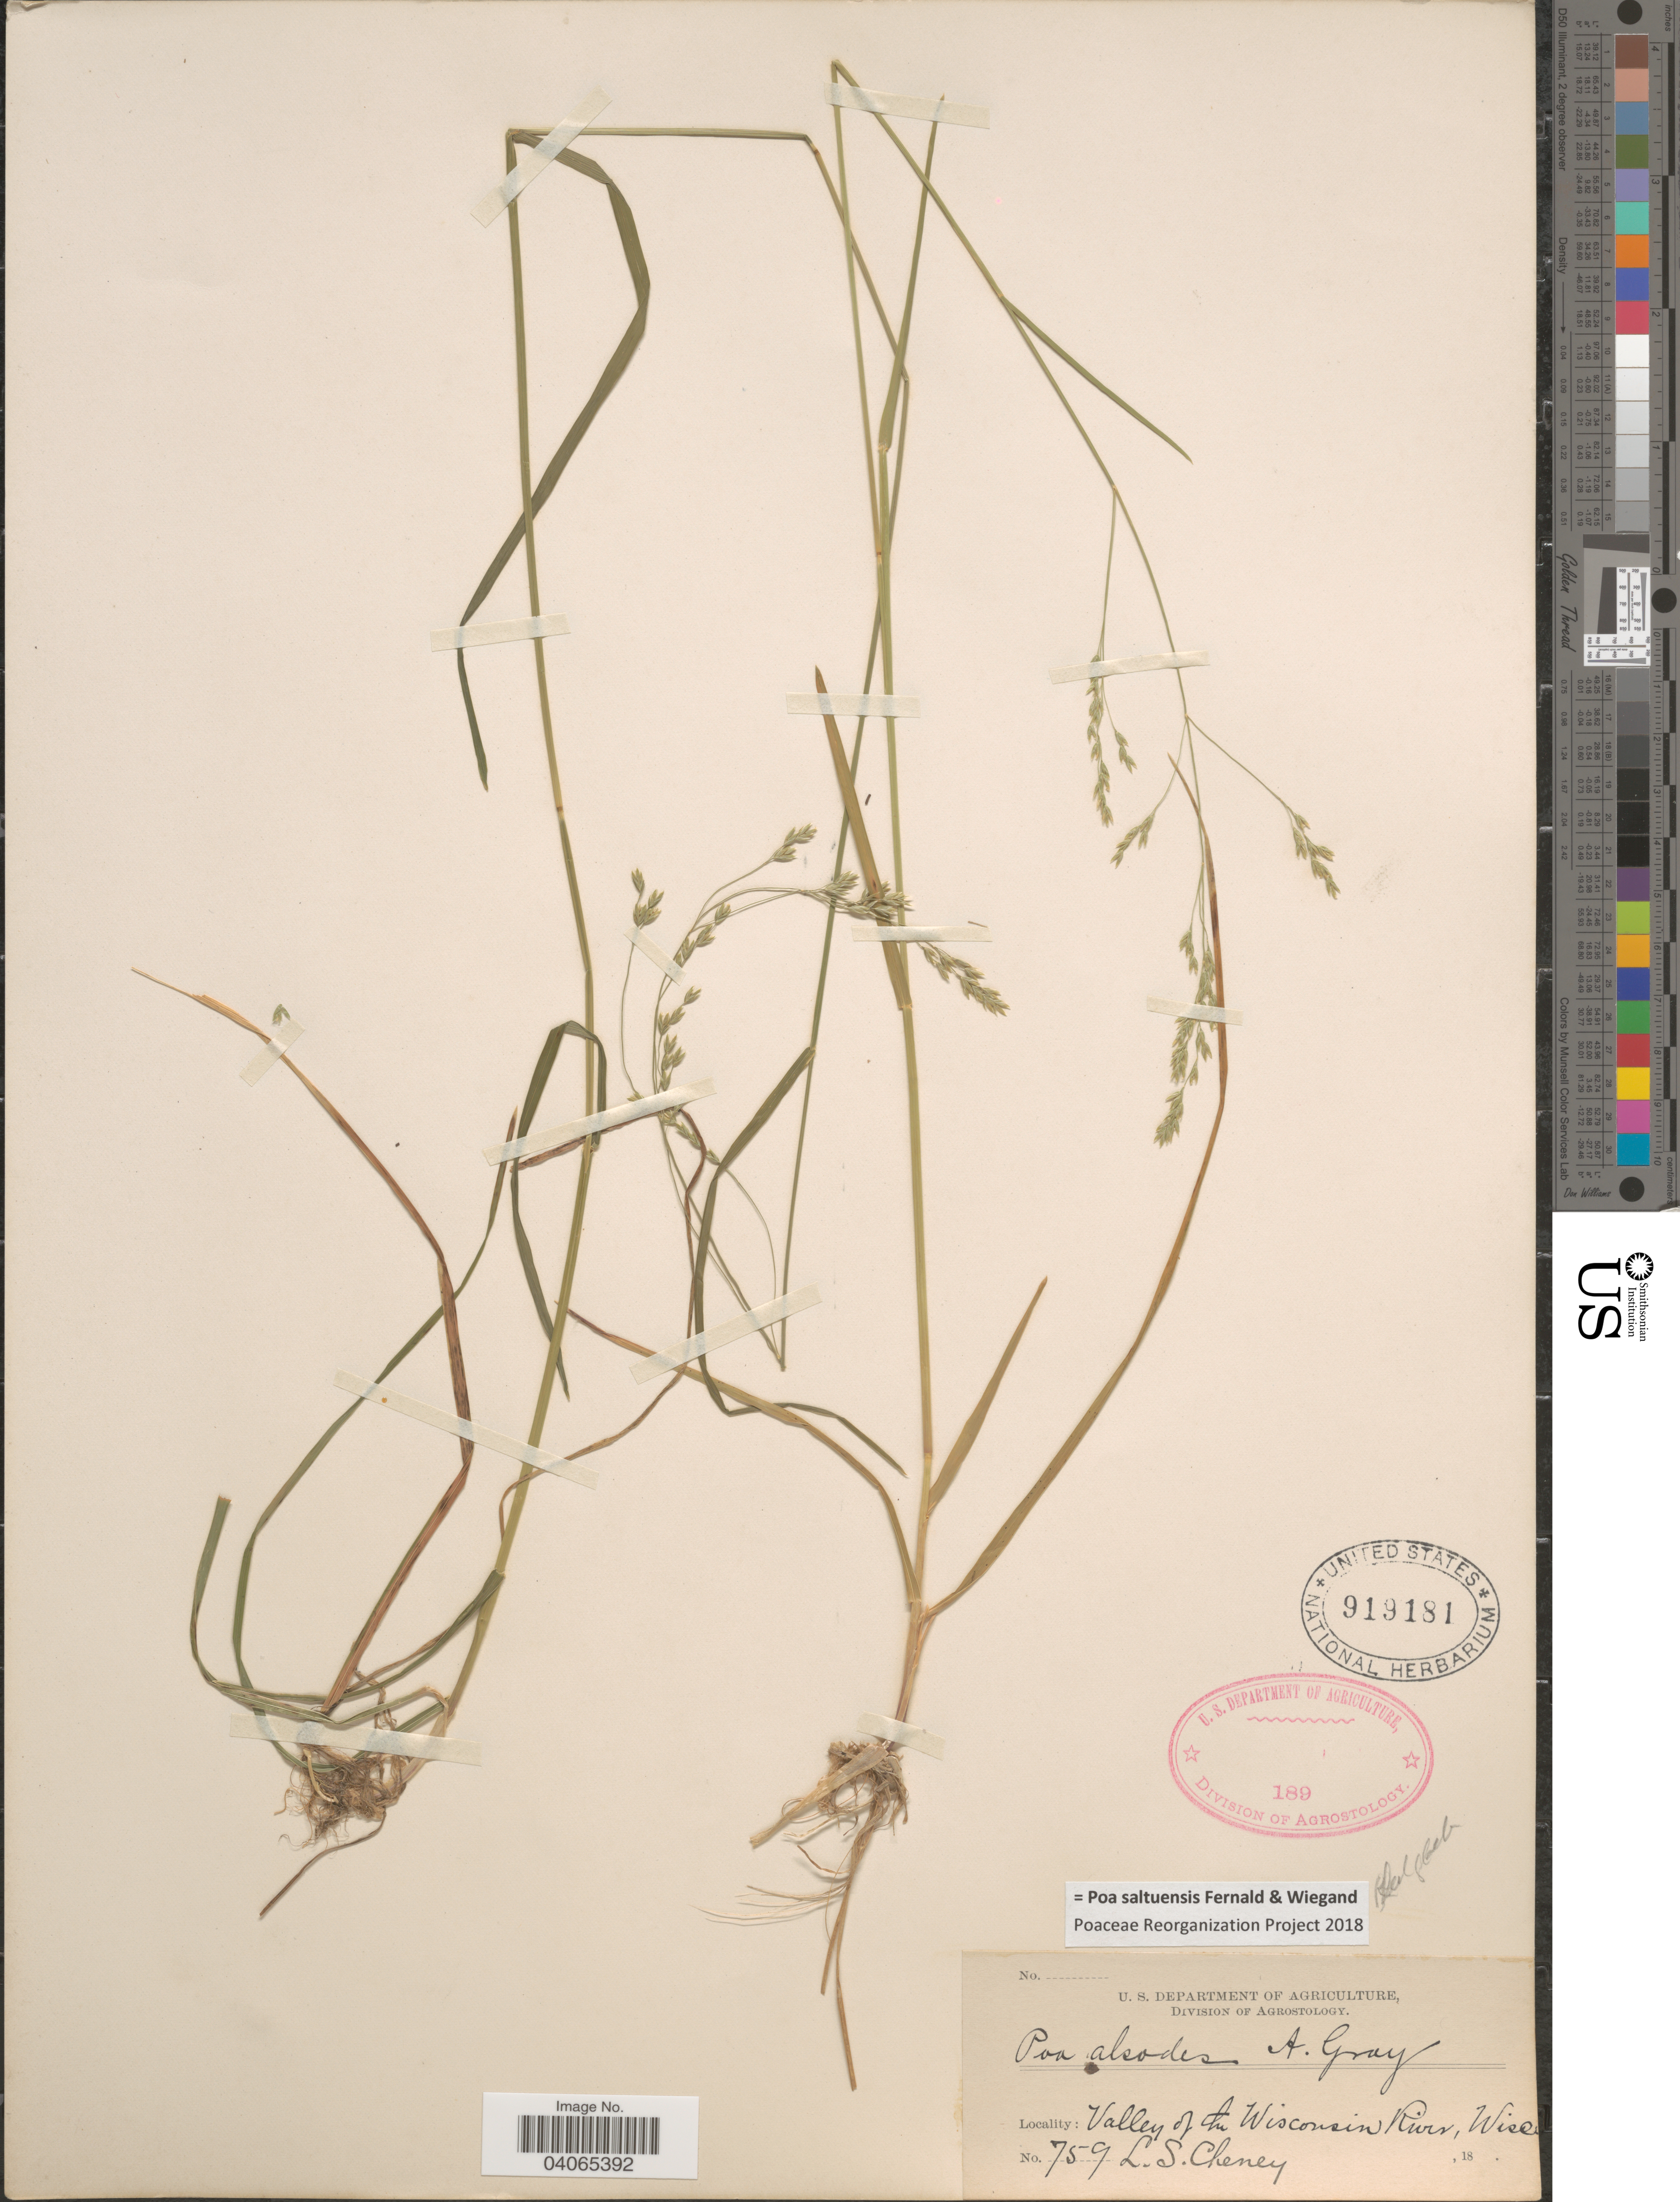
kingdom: Plantae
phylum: Tracheophyta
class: Liliopsida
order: Poales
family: Poaceae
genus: Poa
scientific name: Poa saltuensis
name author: Fernald & Wiegand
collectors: L. Cheney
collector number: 759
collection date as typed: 18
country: United States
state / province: Wisconsin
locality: Valley of the Wisconsin River.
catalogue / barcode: US 919181